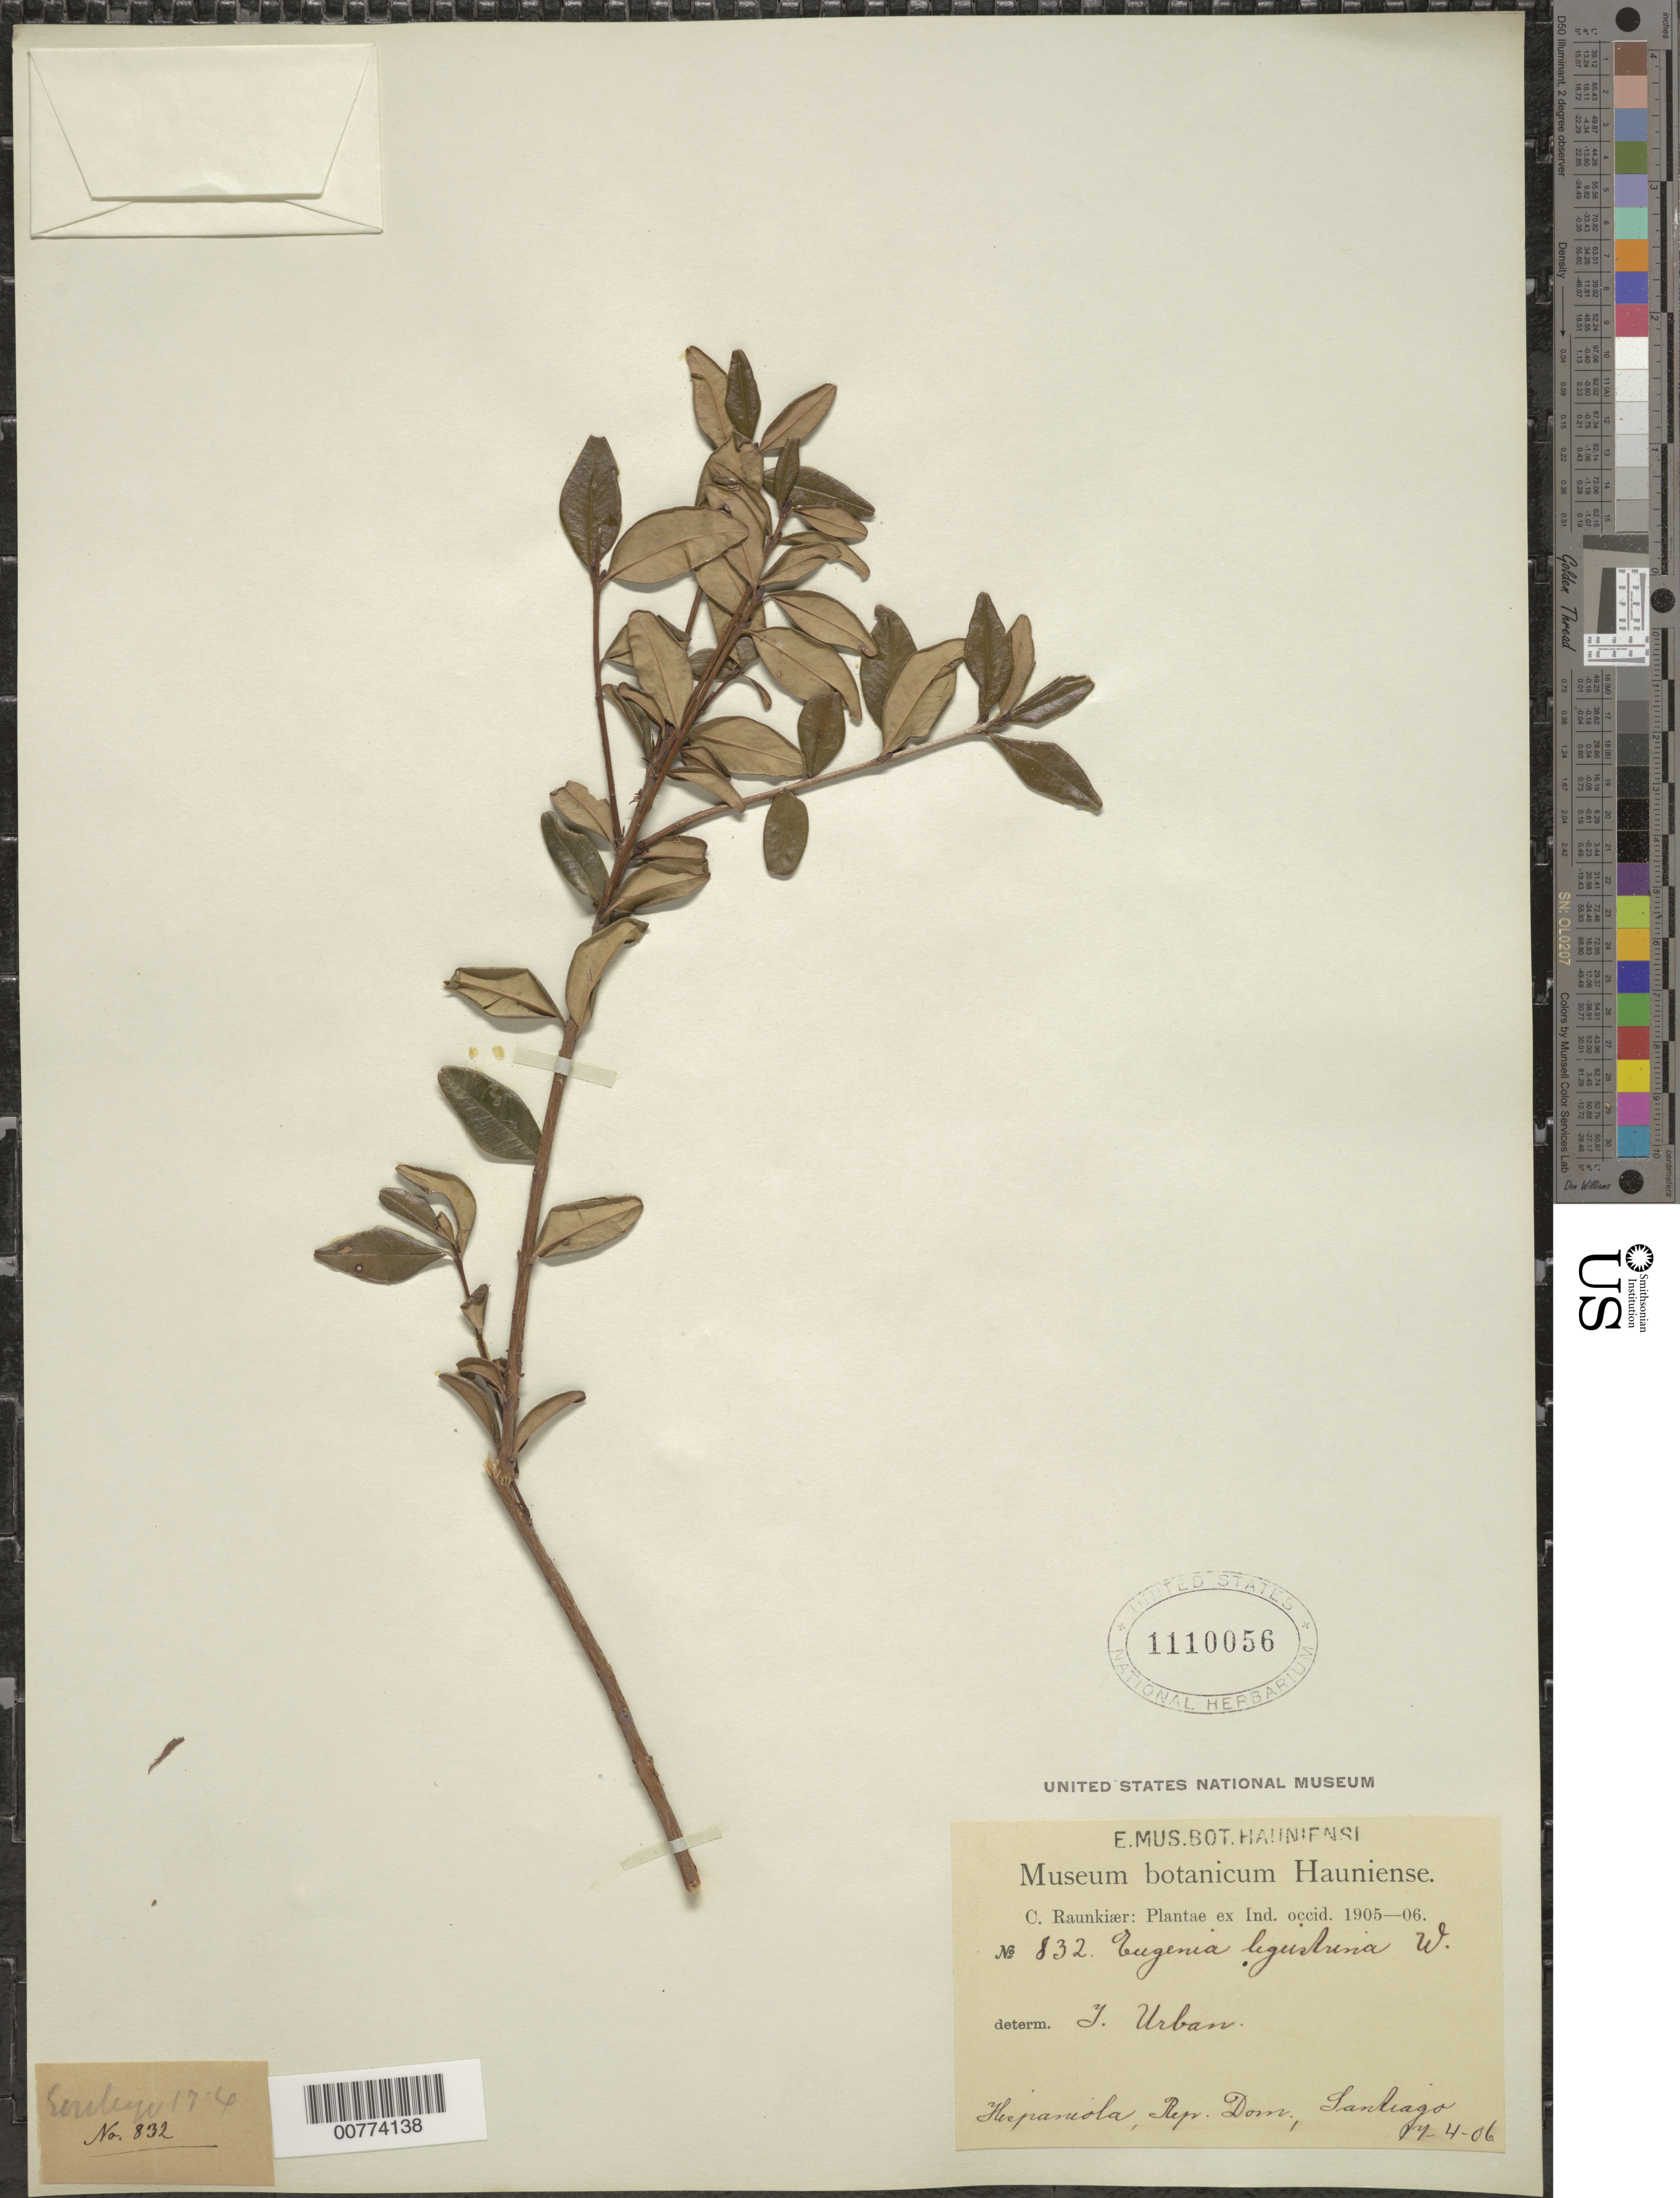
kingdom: Plantae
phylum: Tracheophyta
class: Magnoliopsida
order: Myrtales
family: Myrtaceae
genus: Eugenia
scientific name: Eugenia ligustrina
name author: (Sw.) Willd.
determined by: Urban, Ignatz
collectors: C. C. Raunkiaer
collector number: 832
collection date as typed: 17 Apr 1906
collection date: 1906-04-17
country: Dominican Republic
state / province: Santiago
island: Hispaniola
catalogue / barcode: US 1110056